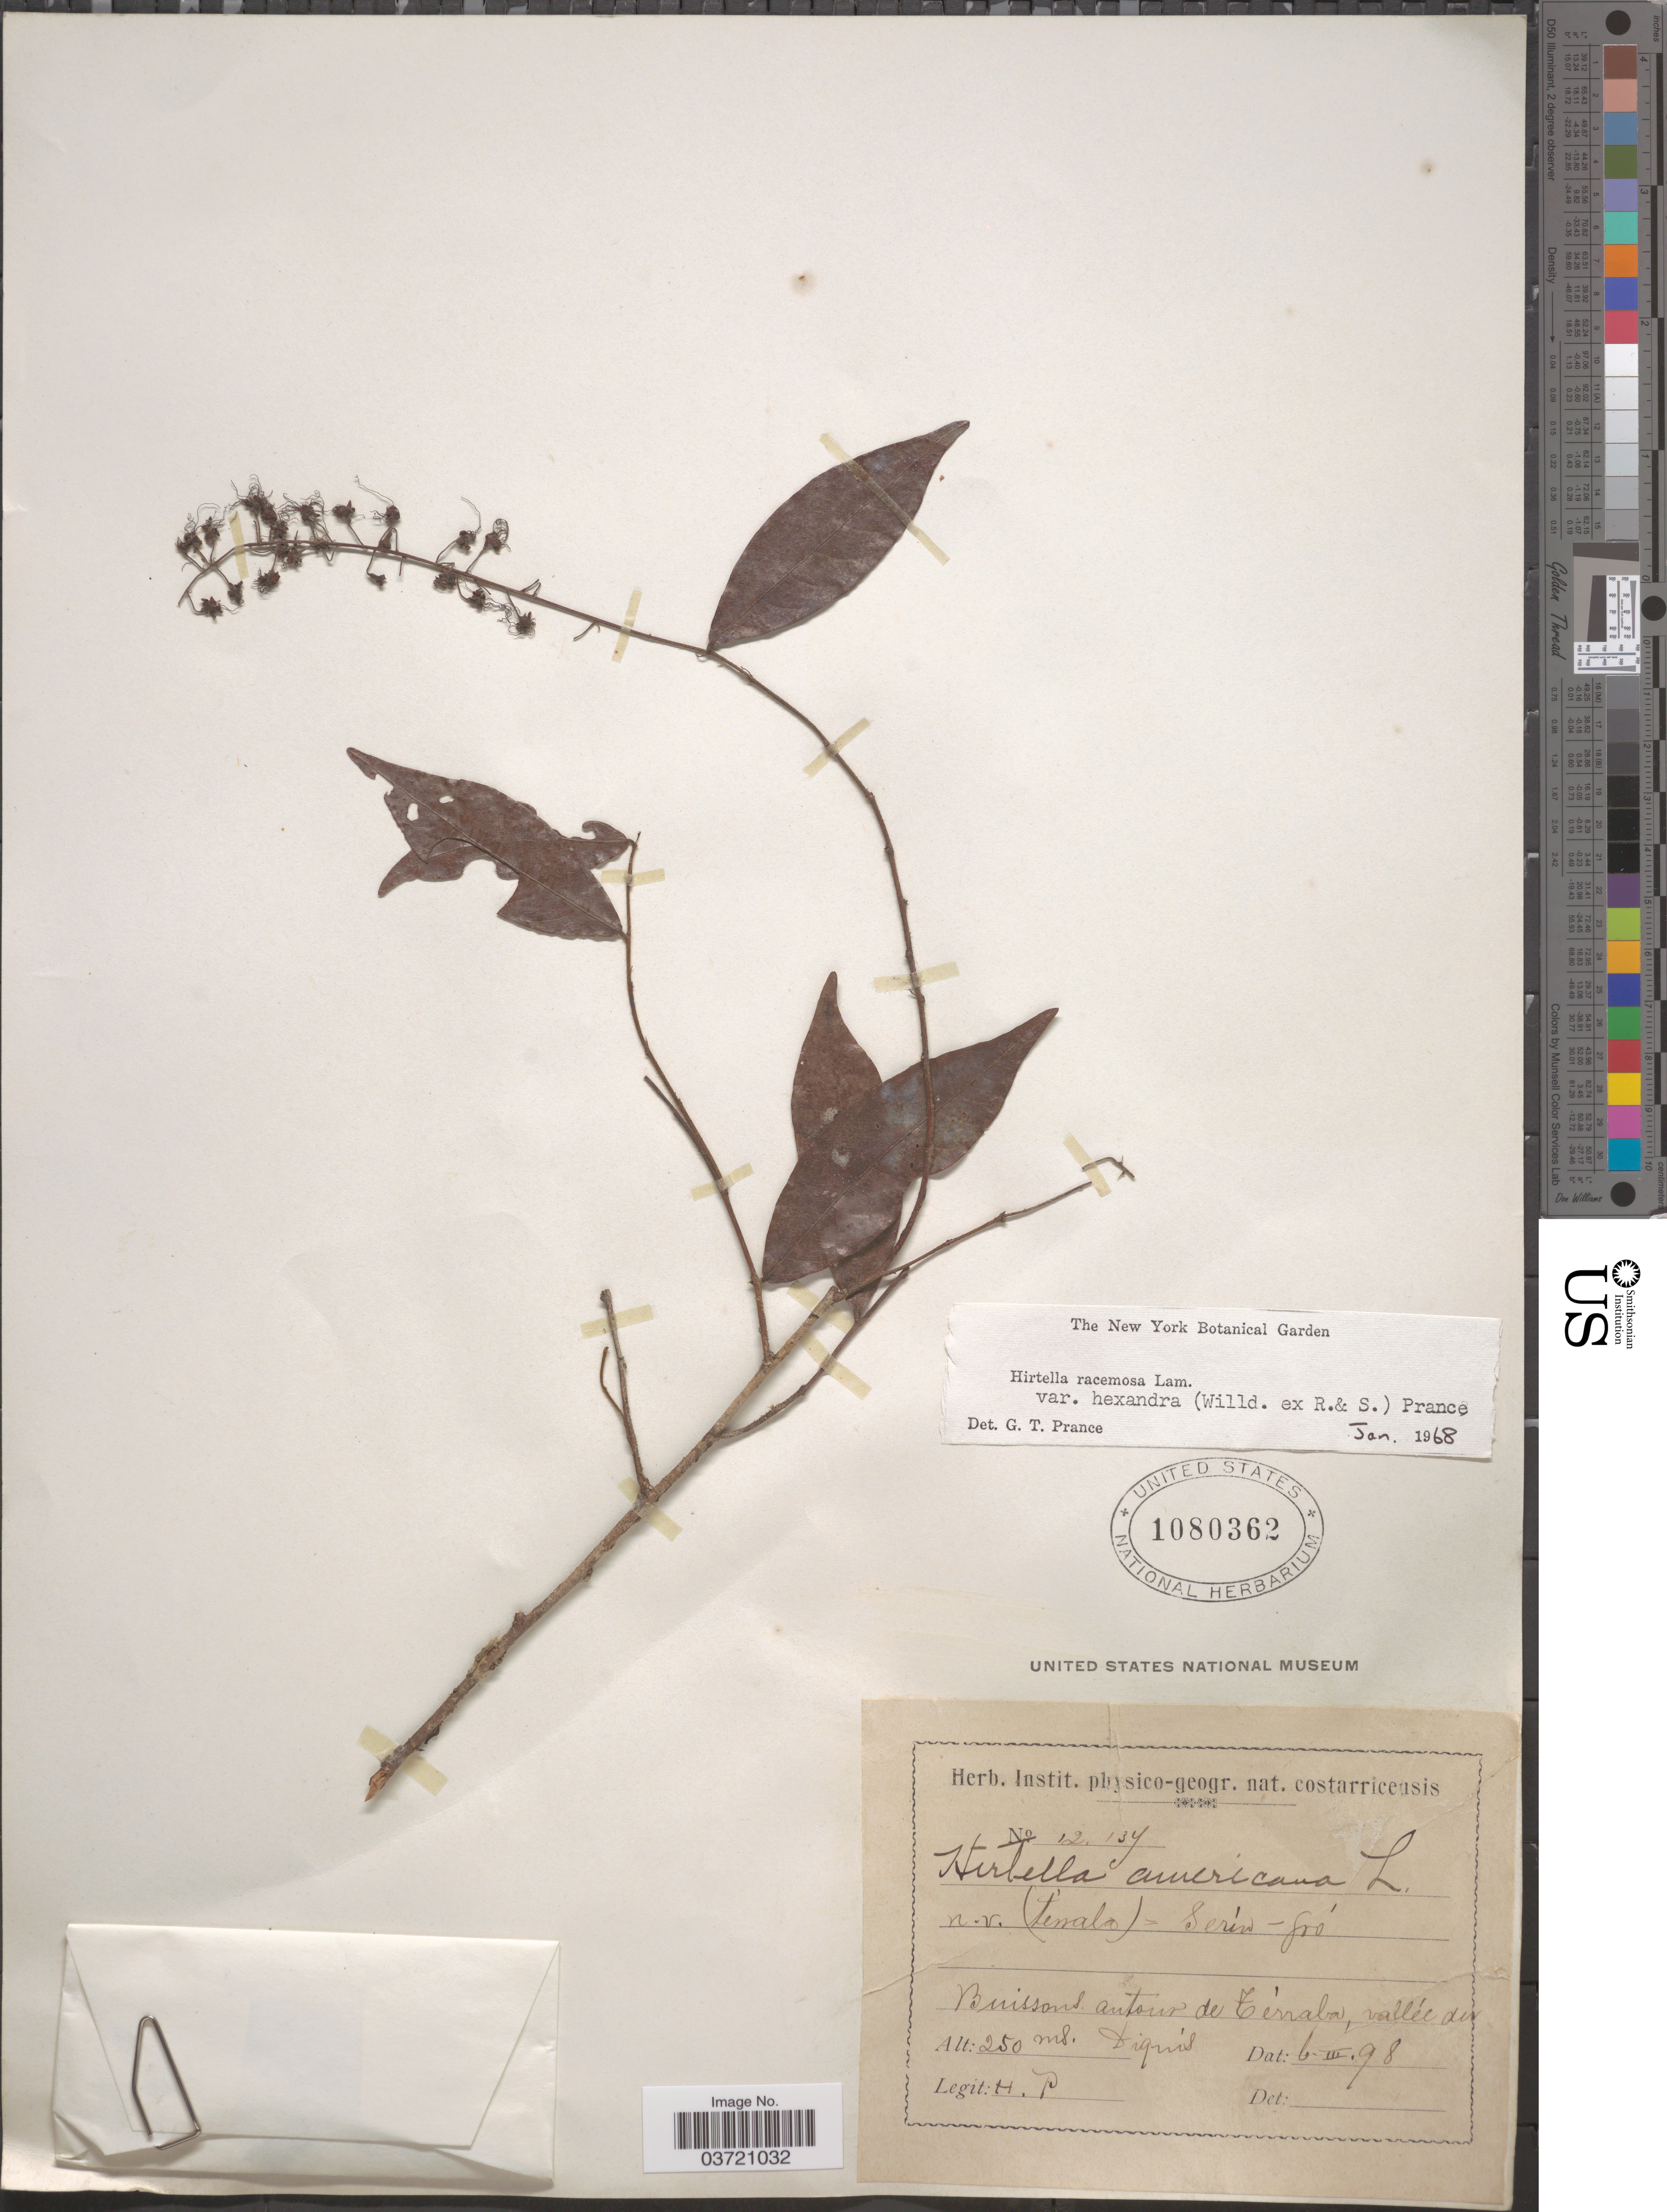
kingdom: Plantae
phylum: Tracheophyta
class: Magnoliopsida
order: Malpighiales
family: Chrysobalanaceae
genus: Hirtella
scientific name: Hirtella racemosa var. hexandra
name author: (Willd. ex Roem. & Schult.) Prance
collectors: H. P.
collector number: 1213y*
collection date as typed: Transcribed d/m/y: 6/3/98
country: Costa Rica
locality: Buissons autour de Terraba, vallée du Diquis.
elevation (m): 250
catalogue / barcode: US 1080362